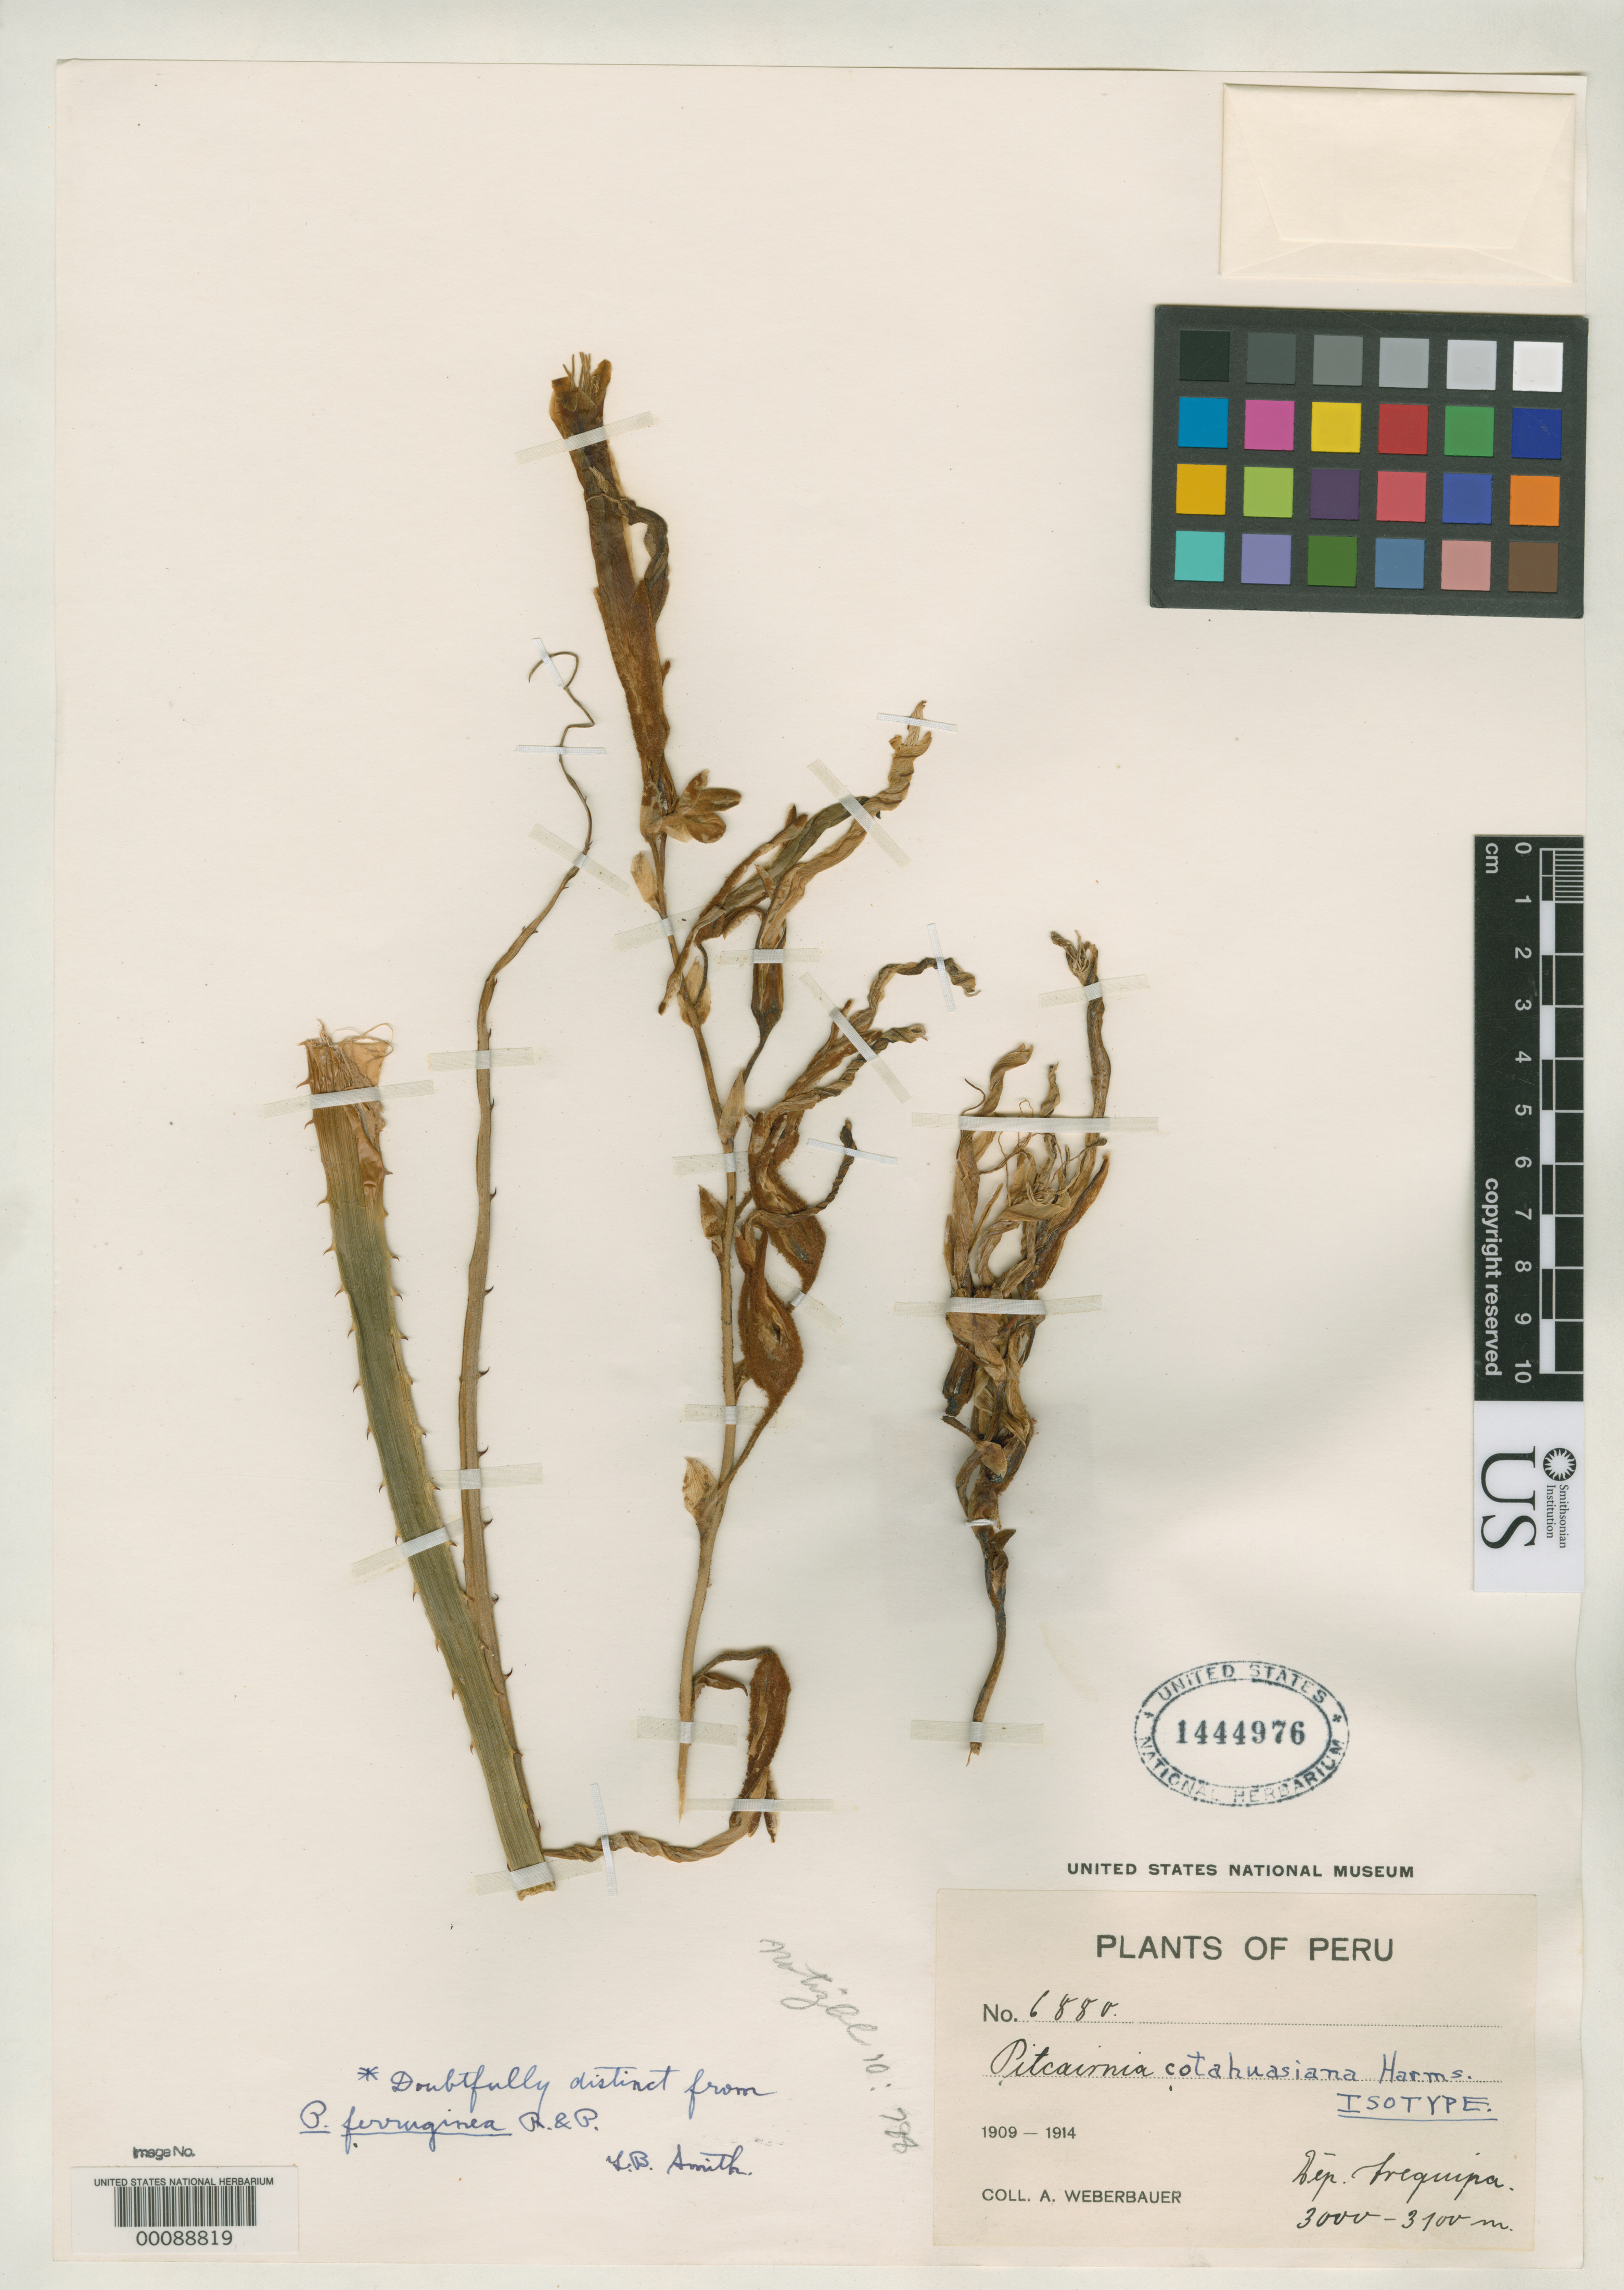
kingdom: Plantae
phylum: Tracheophyta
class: Liliopsida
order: Poales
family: Bromeliaceae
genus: Pitcairnia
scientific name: Pitcairnia cotahuasiana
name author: Harms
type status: Isotype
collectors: A. Weberbauer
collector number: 6880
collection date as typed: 1909 to -- --- 1914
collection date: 1909/1914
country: Peru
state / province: Arequipa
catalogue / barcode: US 1444976